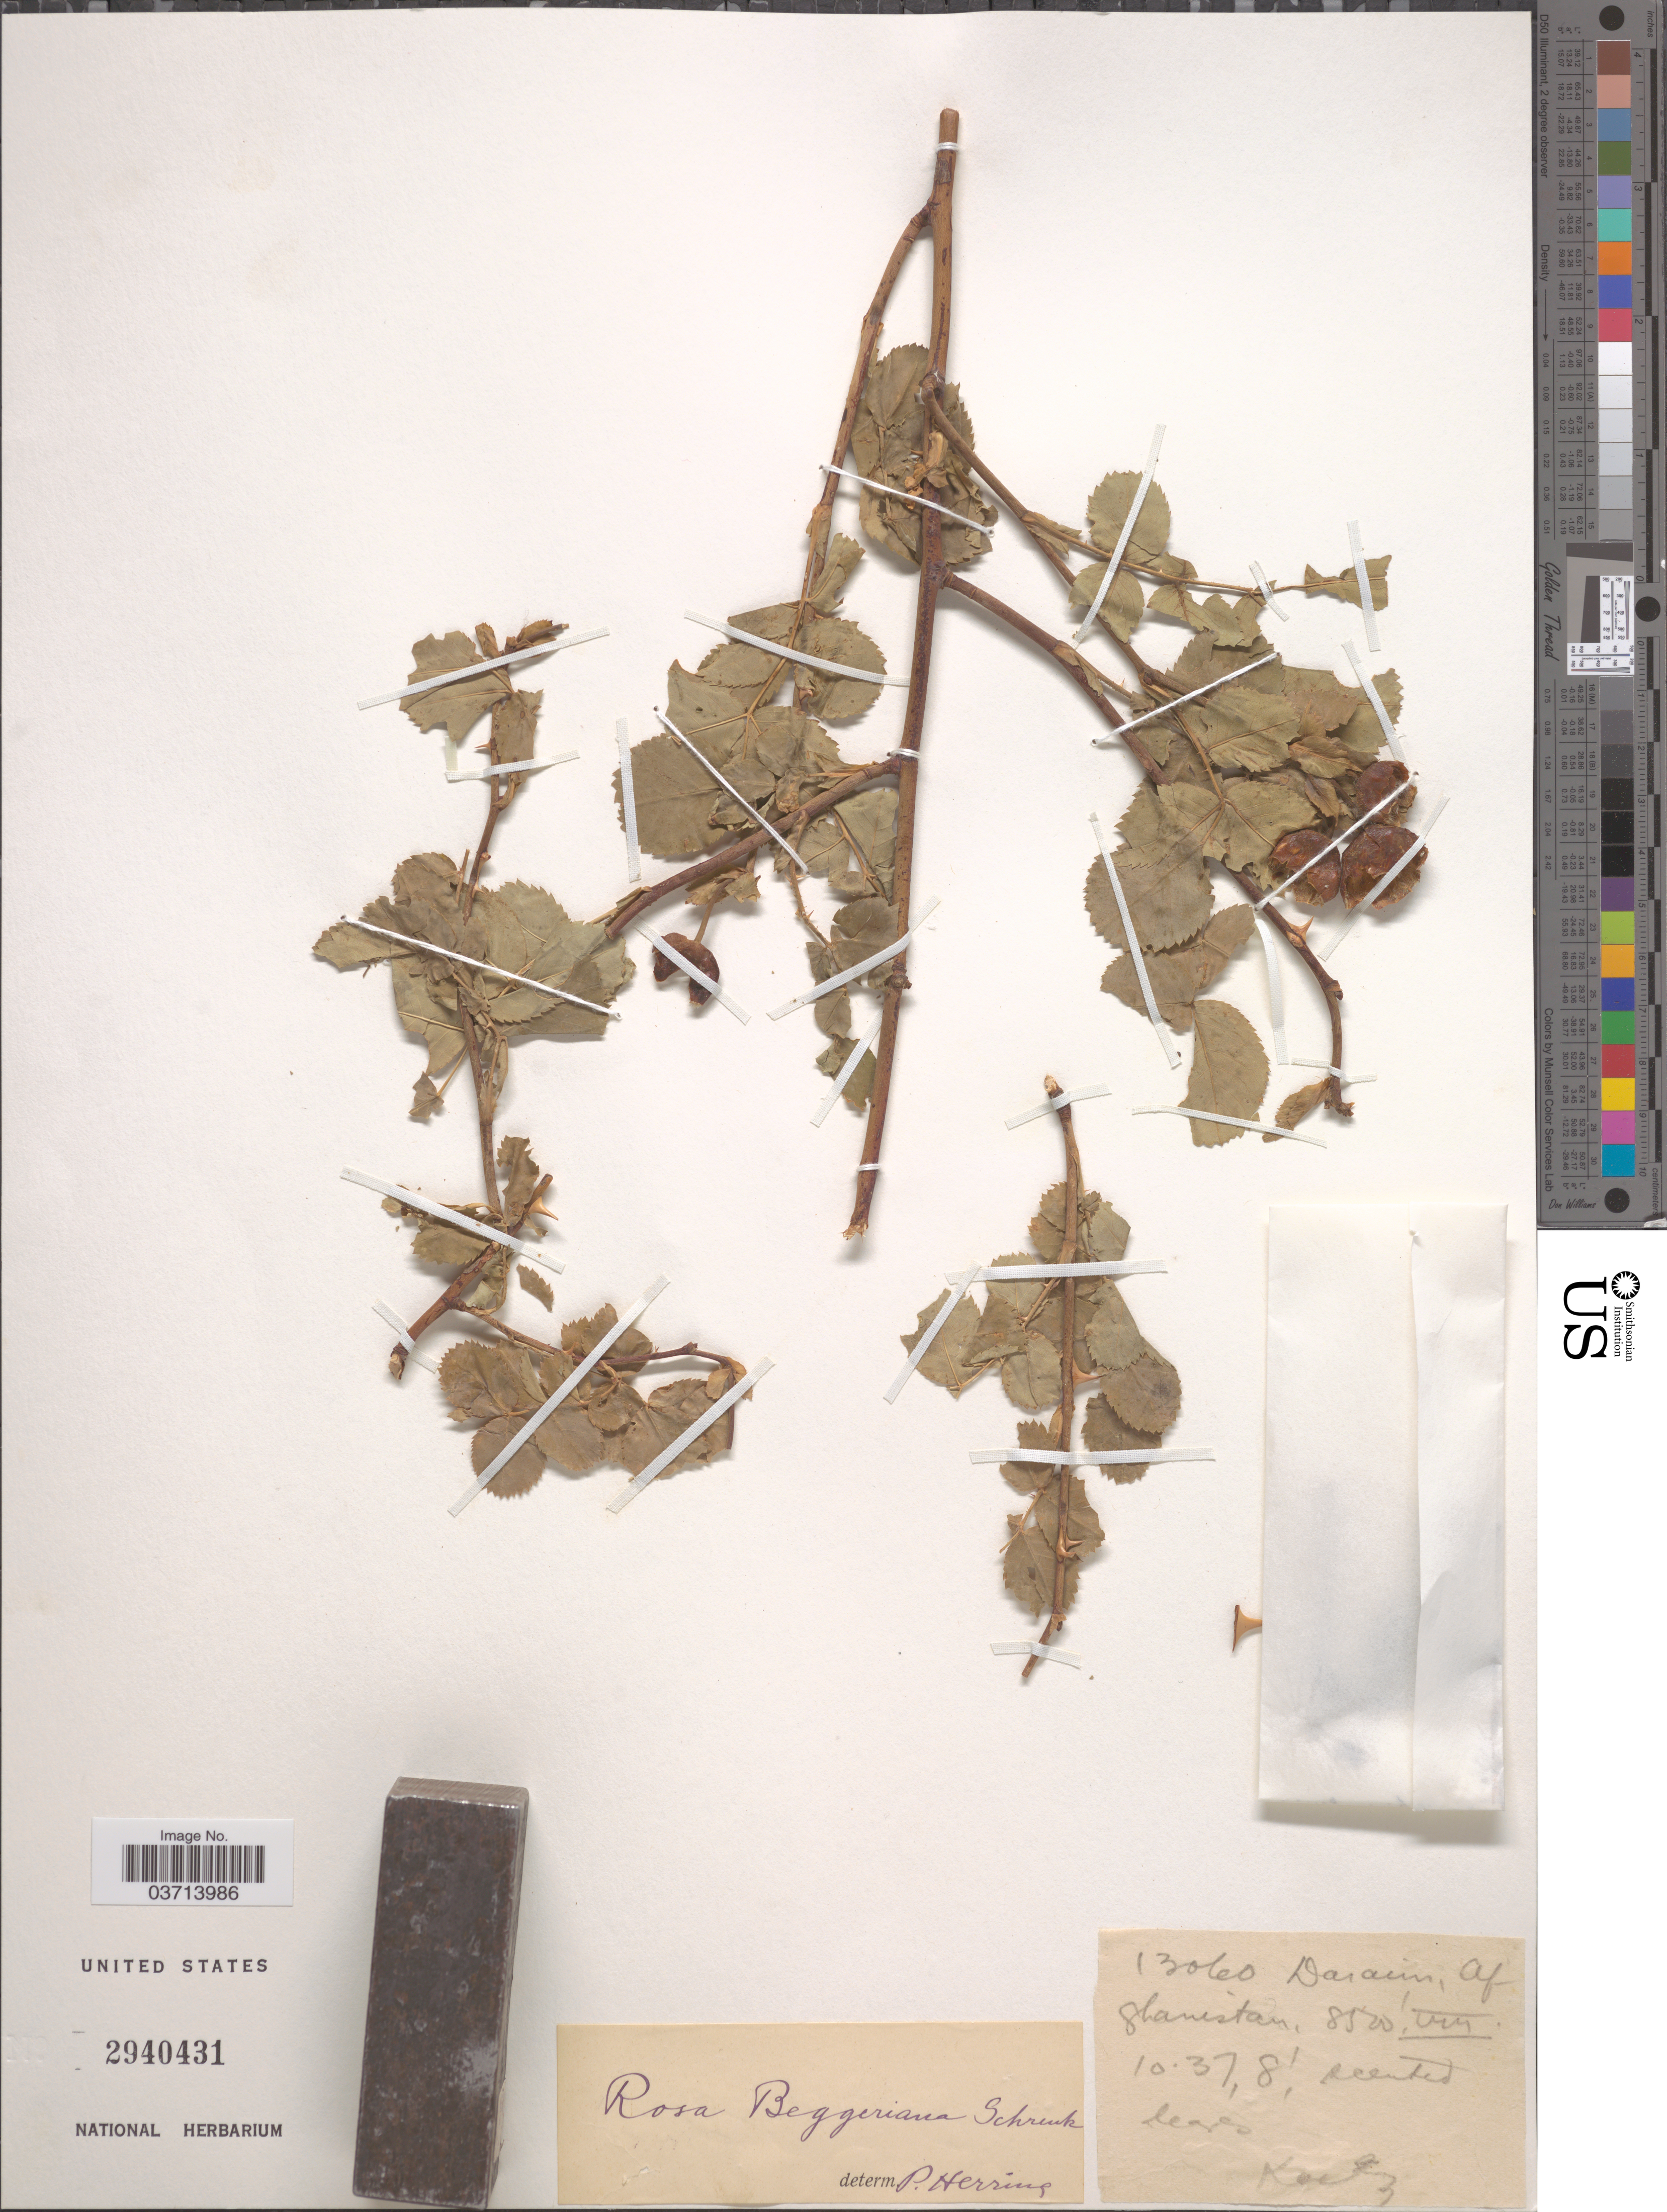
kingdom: Plantae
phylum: Tracheophyta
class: Magnoliopsida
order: Rosales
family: Rosaceae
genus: Rosa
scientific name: Rosa beggeriana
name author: Schrenk ex Fisch. & C.A. Mey.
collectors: Koelz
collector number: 10378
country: Afghanistan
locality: Afghanistan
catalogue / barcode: US 2940431